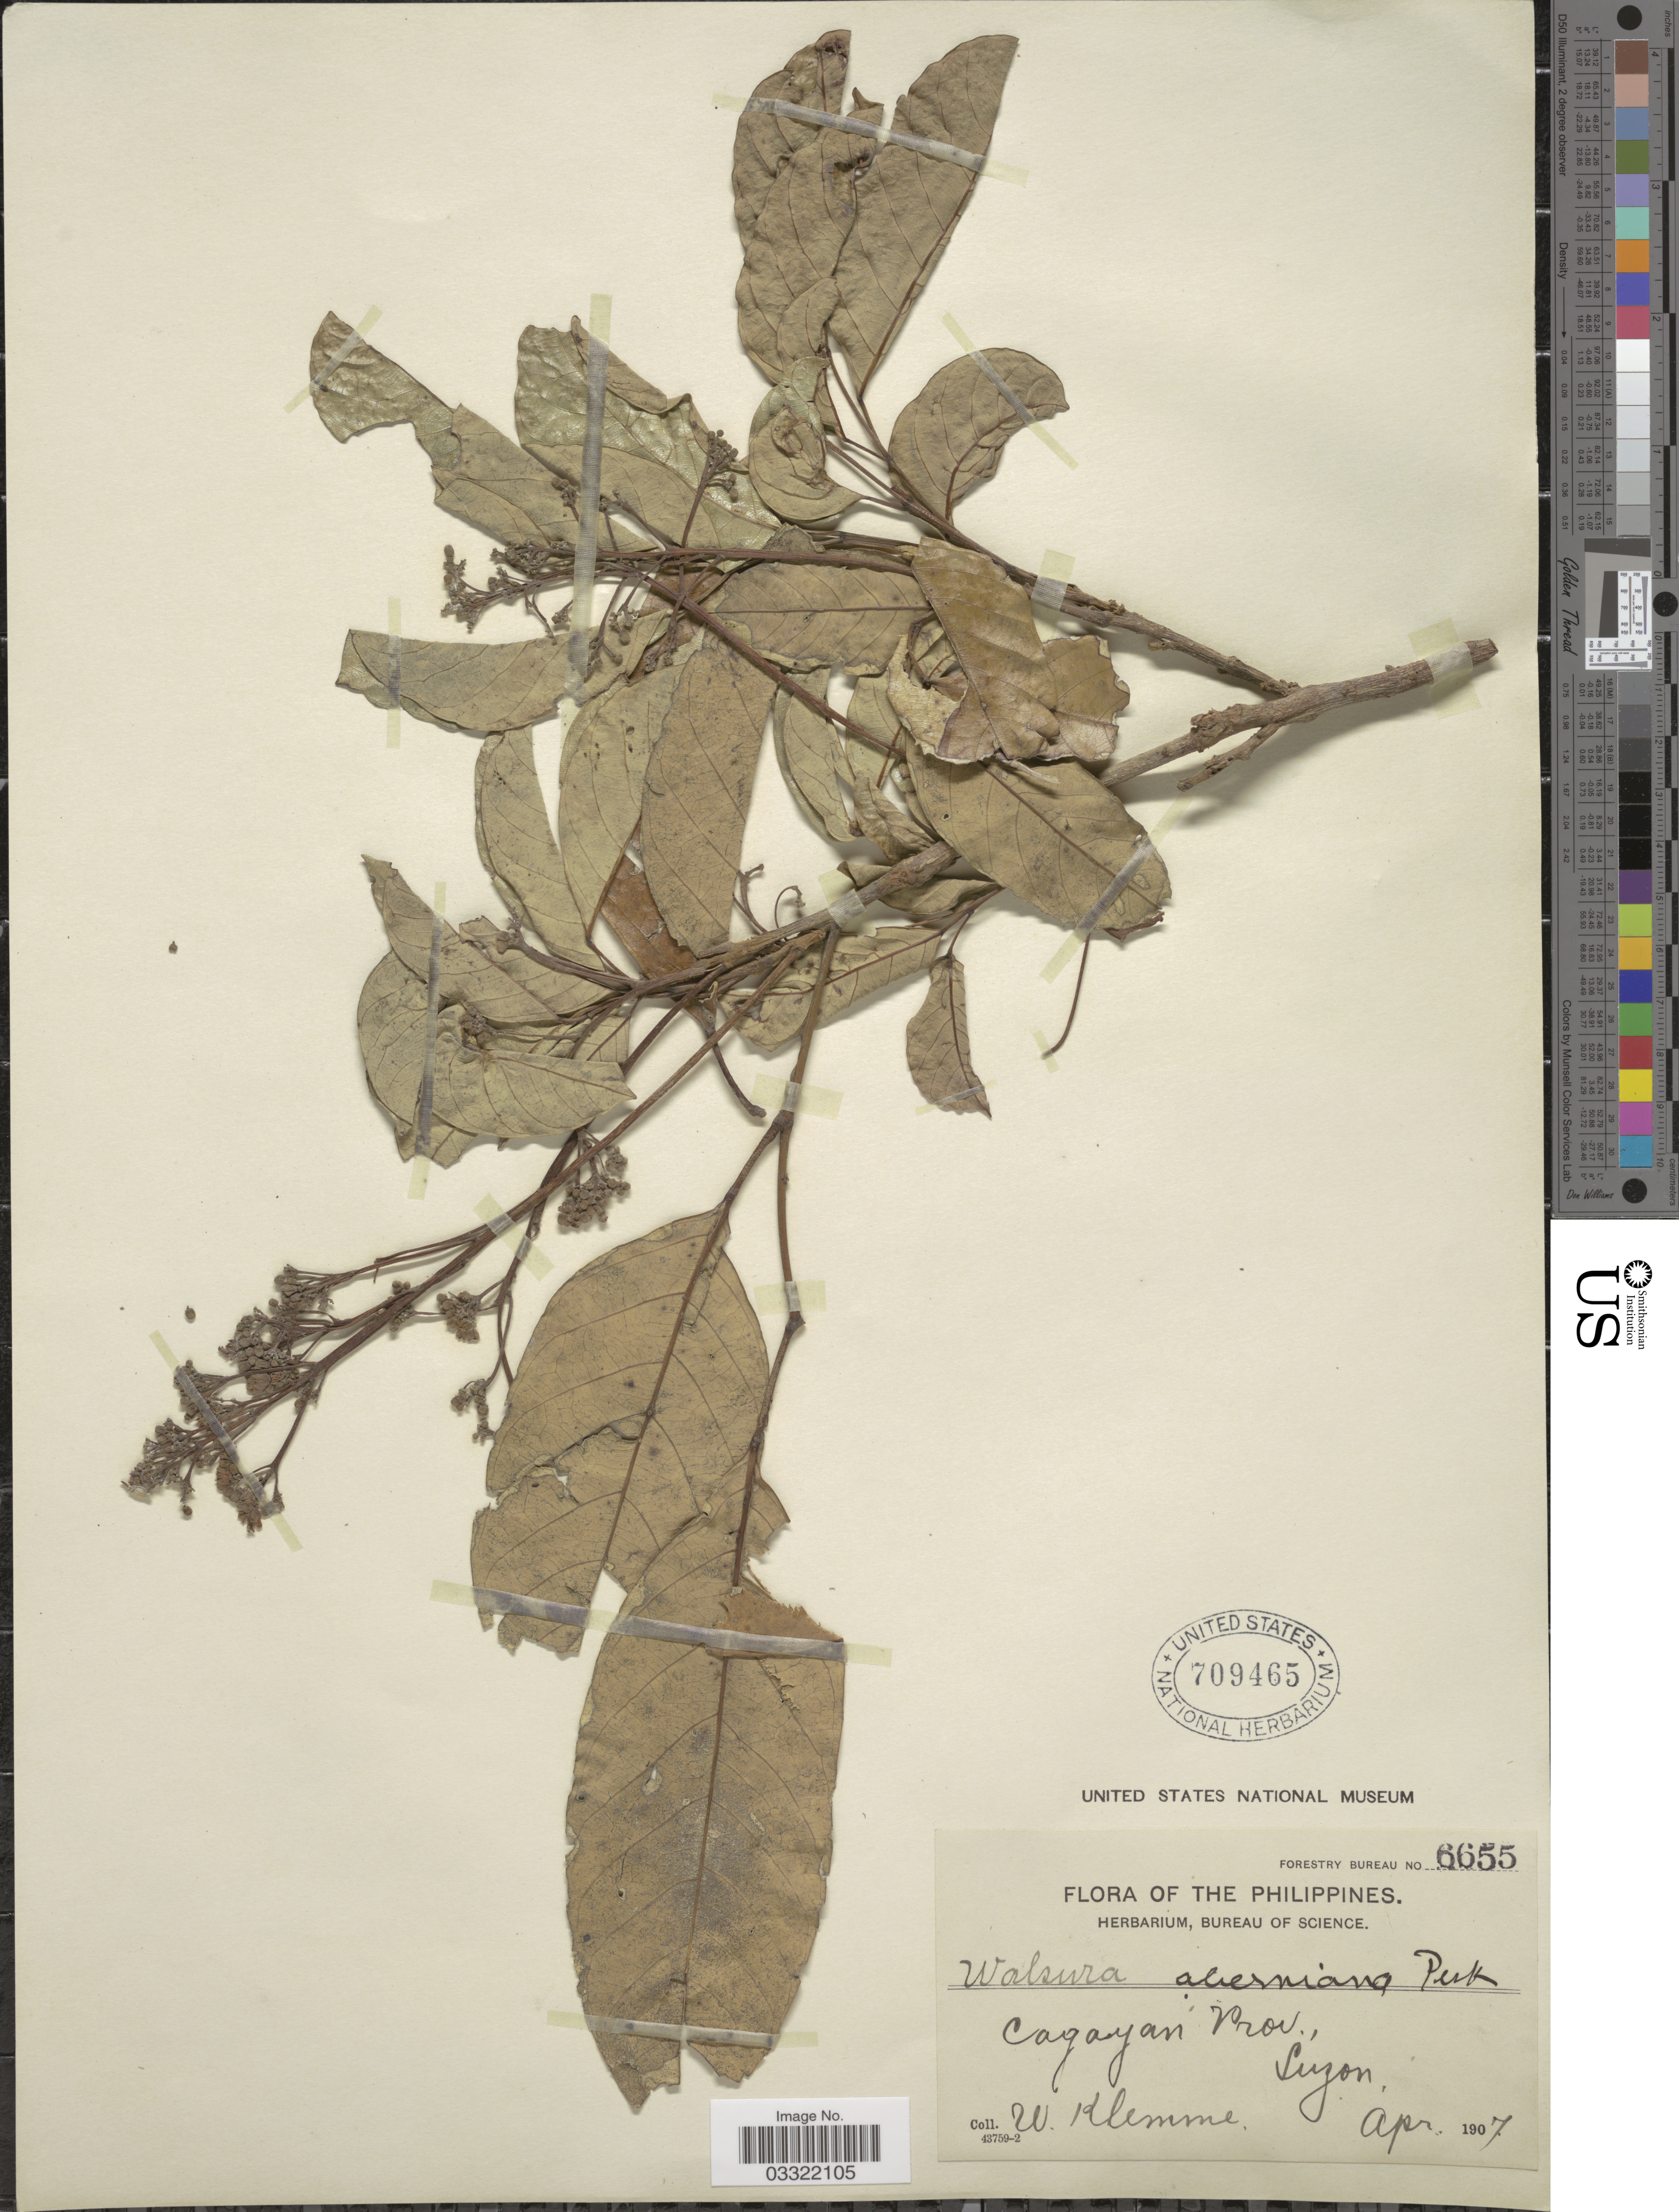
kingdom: Plantae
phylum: Tracheophyta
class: Magnoliopsida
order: Sapindales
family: Meliaceae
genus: Walsura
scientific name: Walsura pinnata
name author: Hassk.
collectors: W. Klemme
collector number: Forestry Bureau 6655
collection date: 1907-04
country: Philippines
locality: Cagayan Prov., Luzon.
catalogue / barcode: US 709465